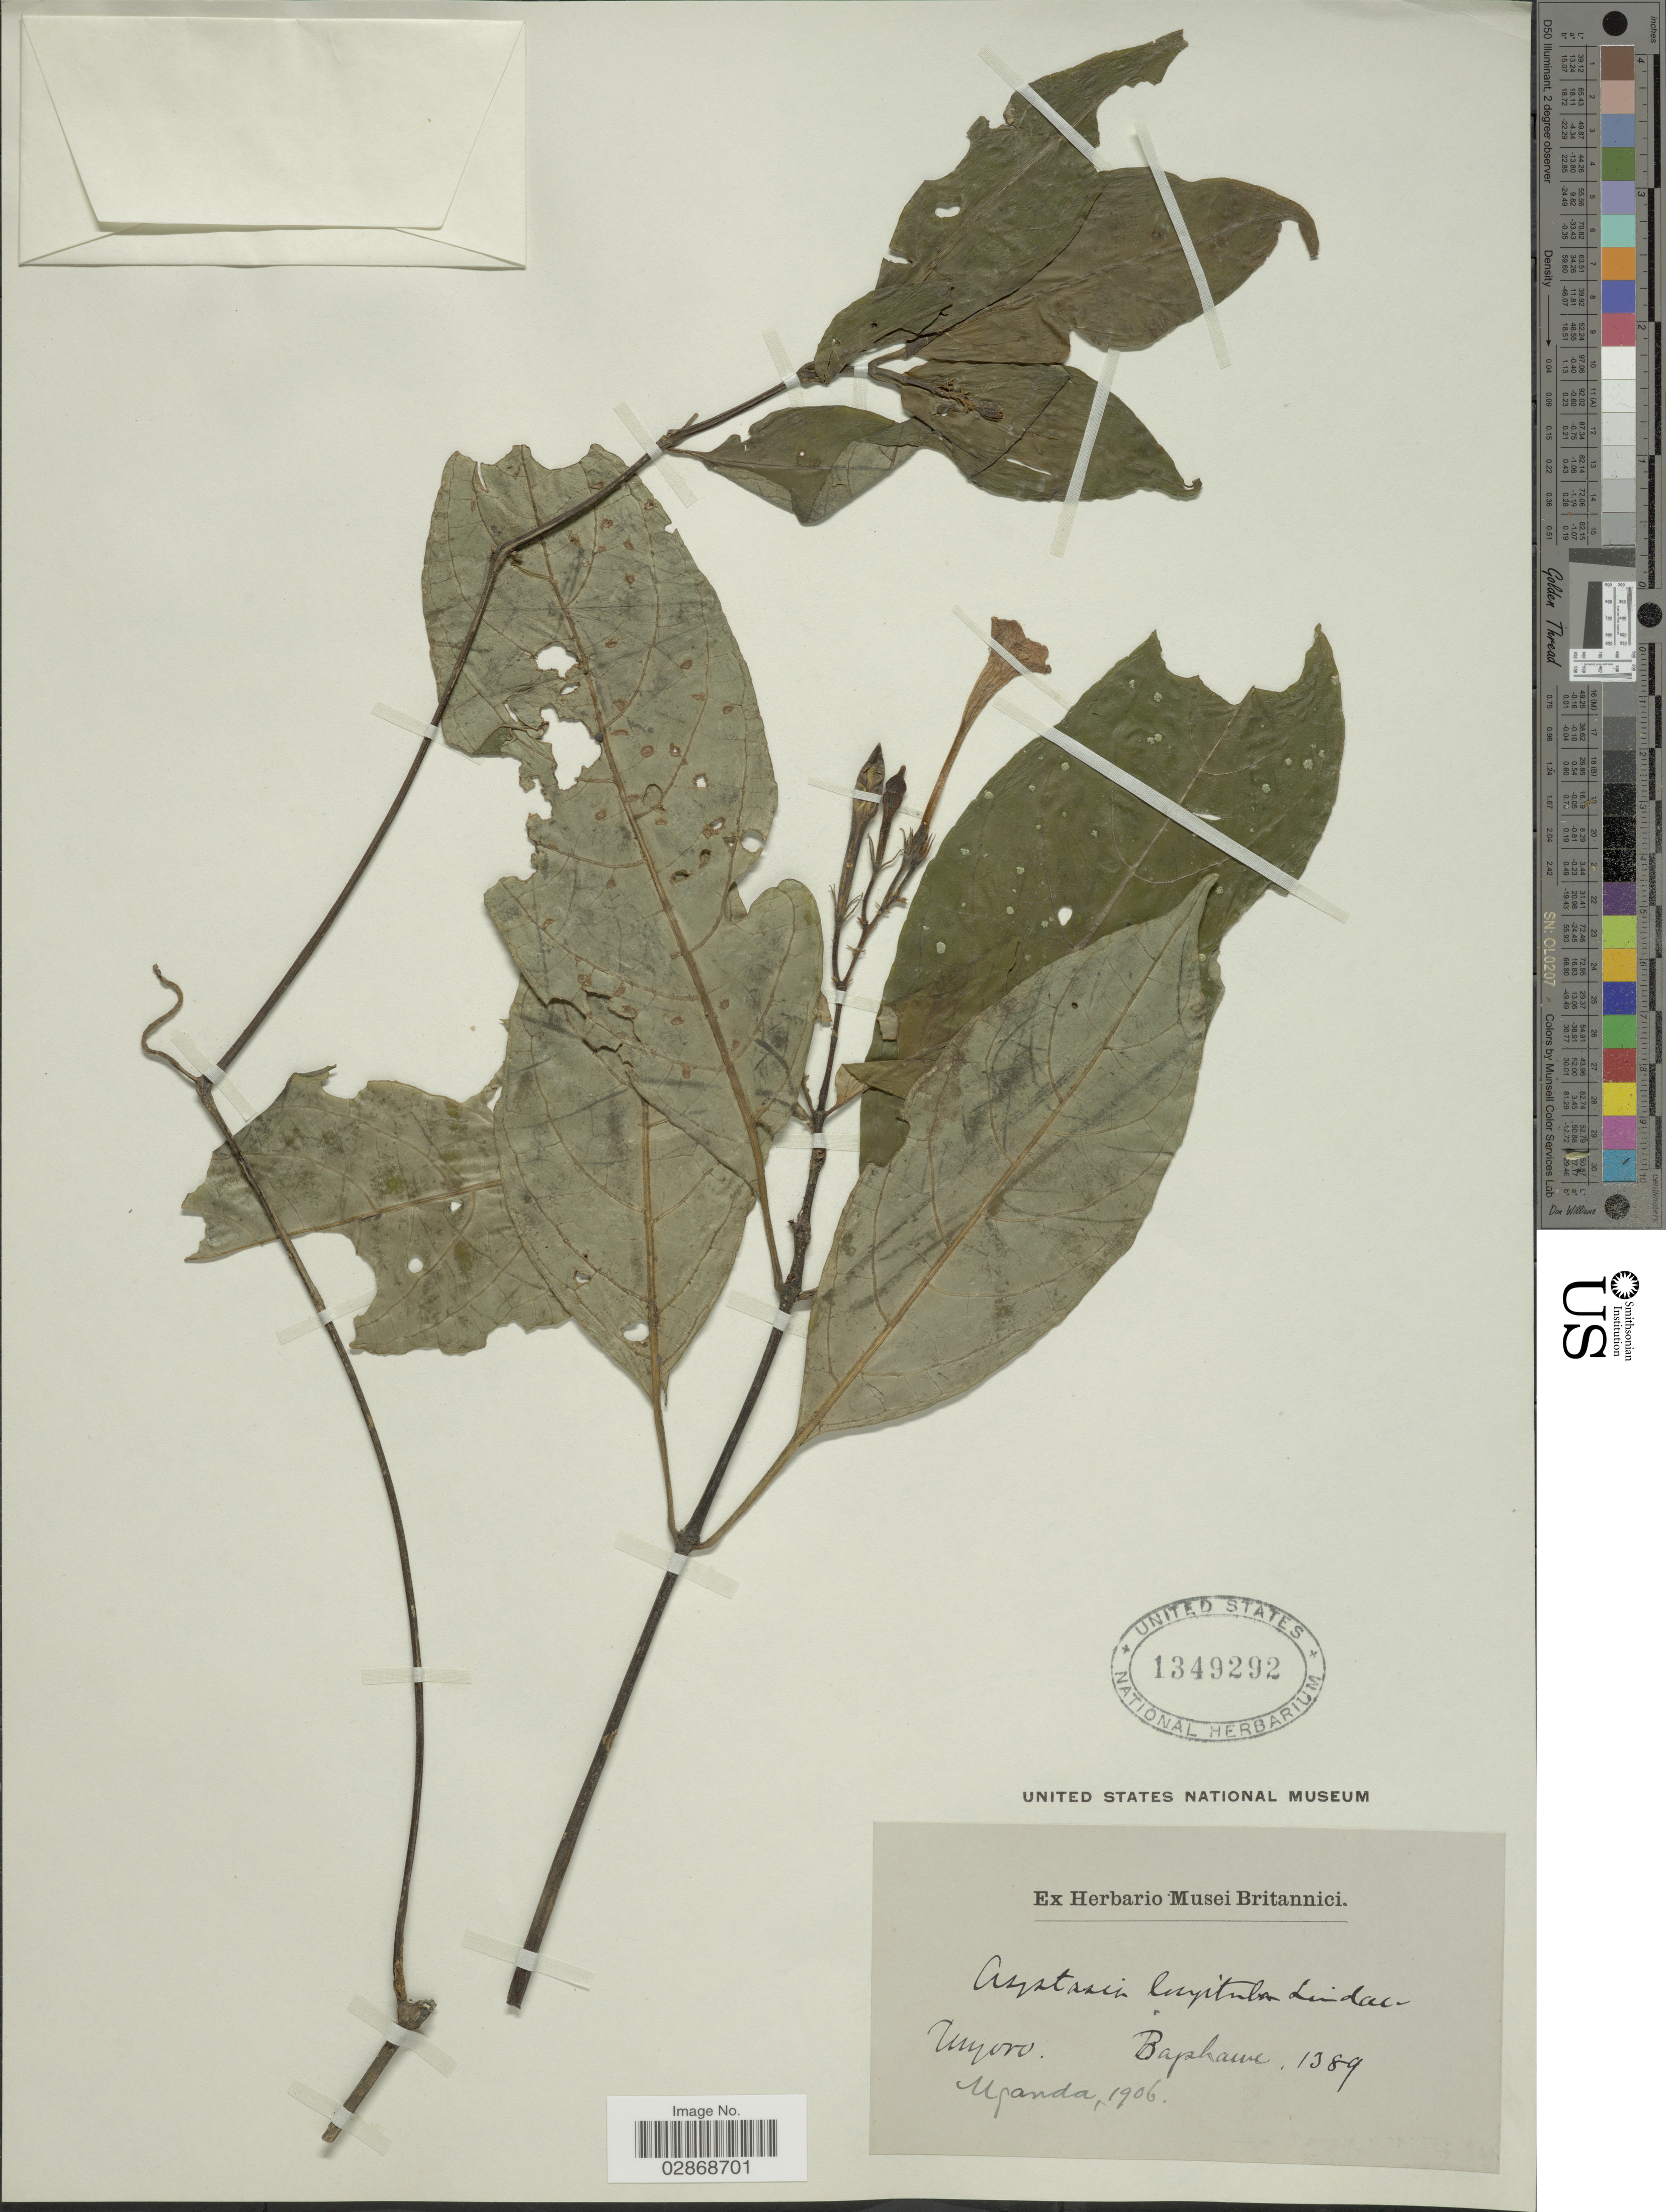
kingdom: Plantae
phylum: Tracheophyta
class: Magnoliopsida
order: Lamiales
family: Acanthaceae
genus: Asystasia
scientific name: Asystasia longituba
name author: Lindau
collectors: Bagshawe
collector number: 1389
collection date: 1906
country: Uganda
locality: Unyoro.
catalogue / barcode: US 1349292